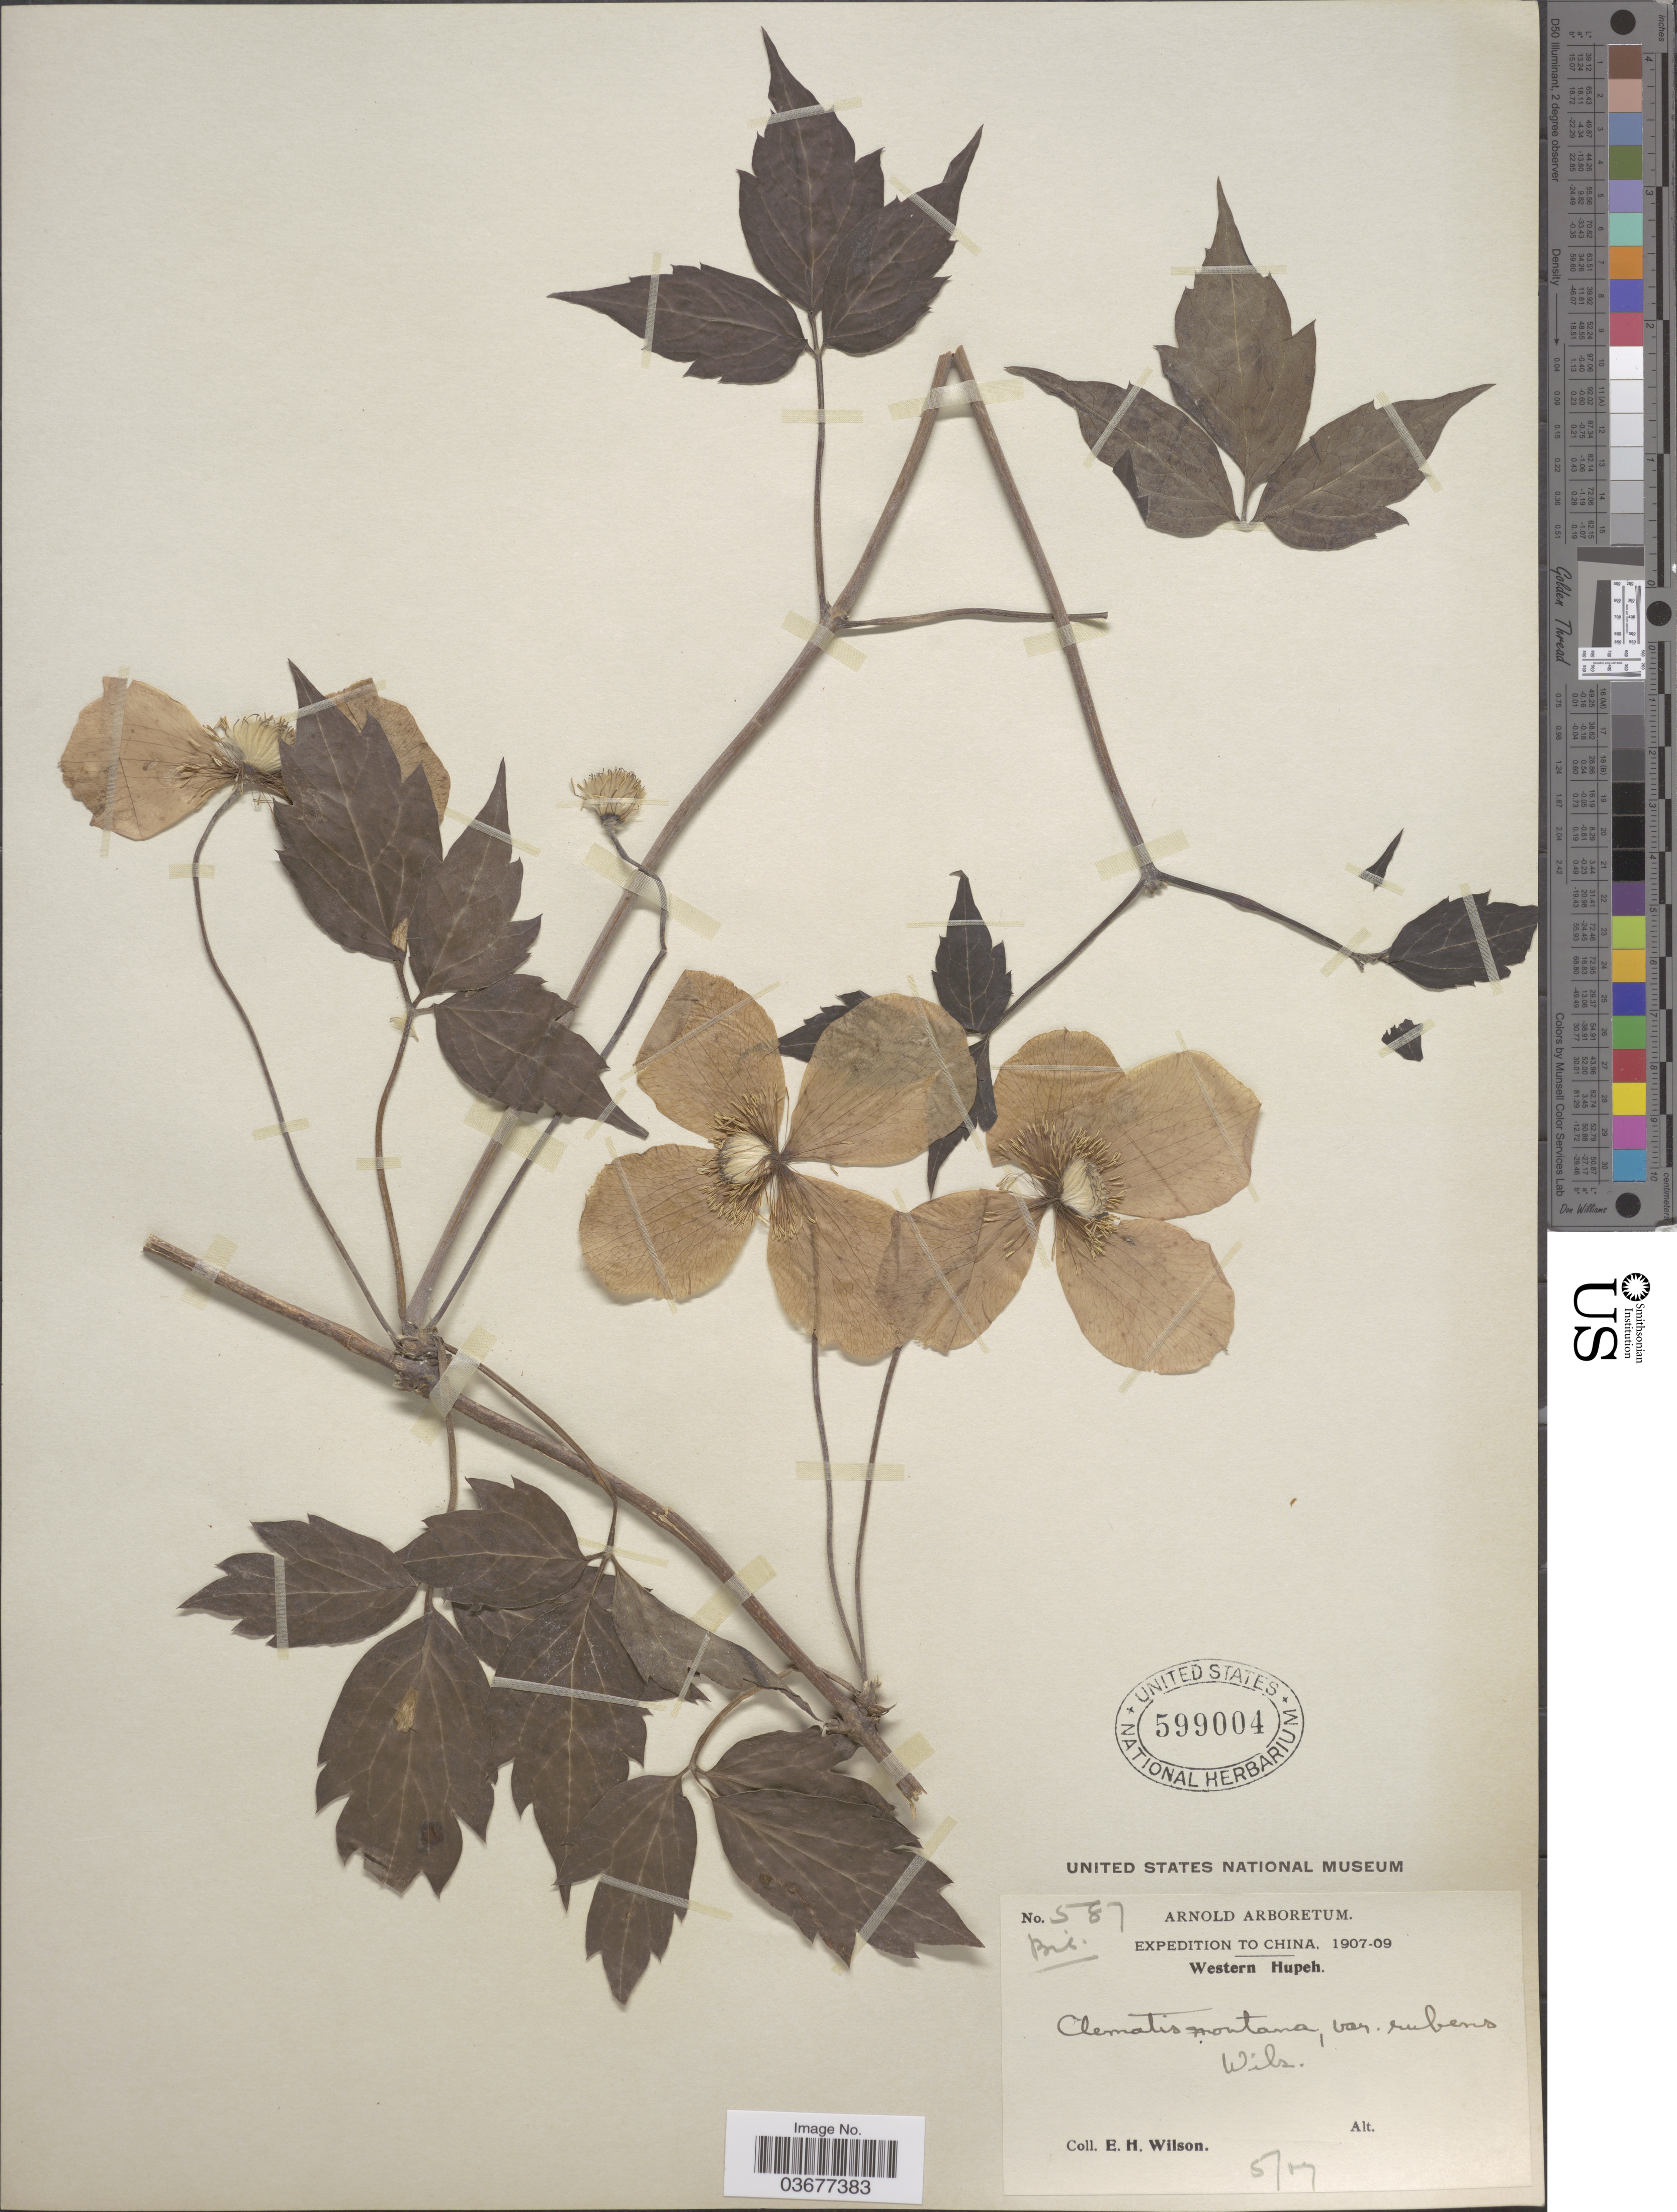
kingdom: Plantae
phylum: Tracheophyta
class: Magnoliopsida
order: Ranunculales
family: Ranunculaceae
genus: Clematis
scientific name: Clematis montana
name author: Buch.-Ham. ex DC.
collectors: E. Wilson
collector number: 587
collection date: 1907-05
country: China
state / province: Hubei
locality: Western Hupeh.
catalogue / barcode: US 599004